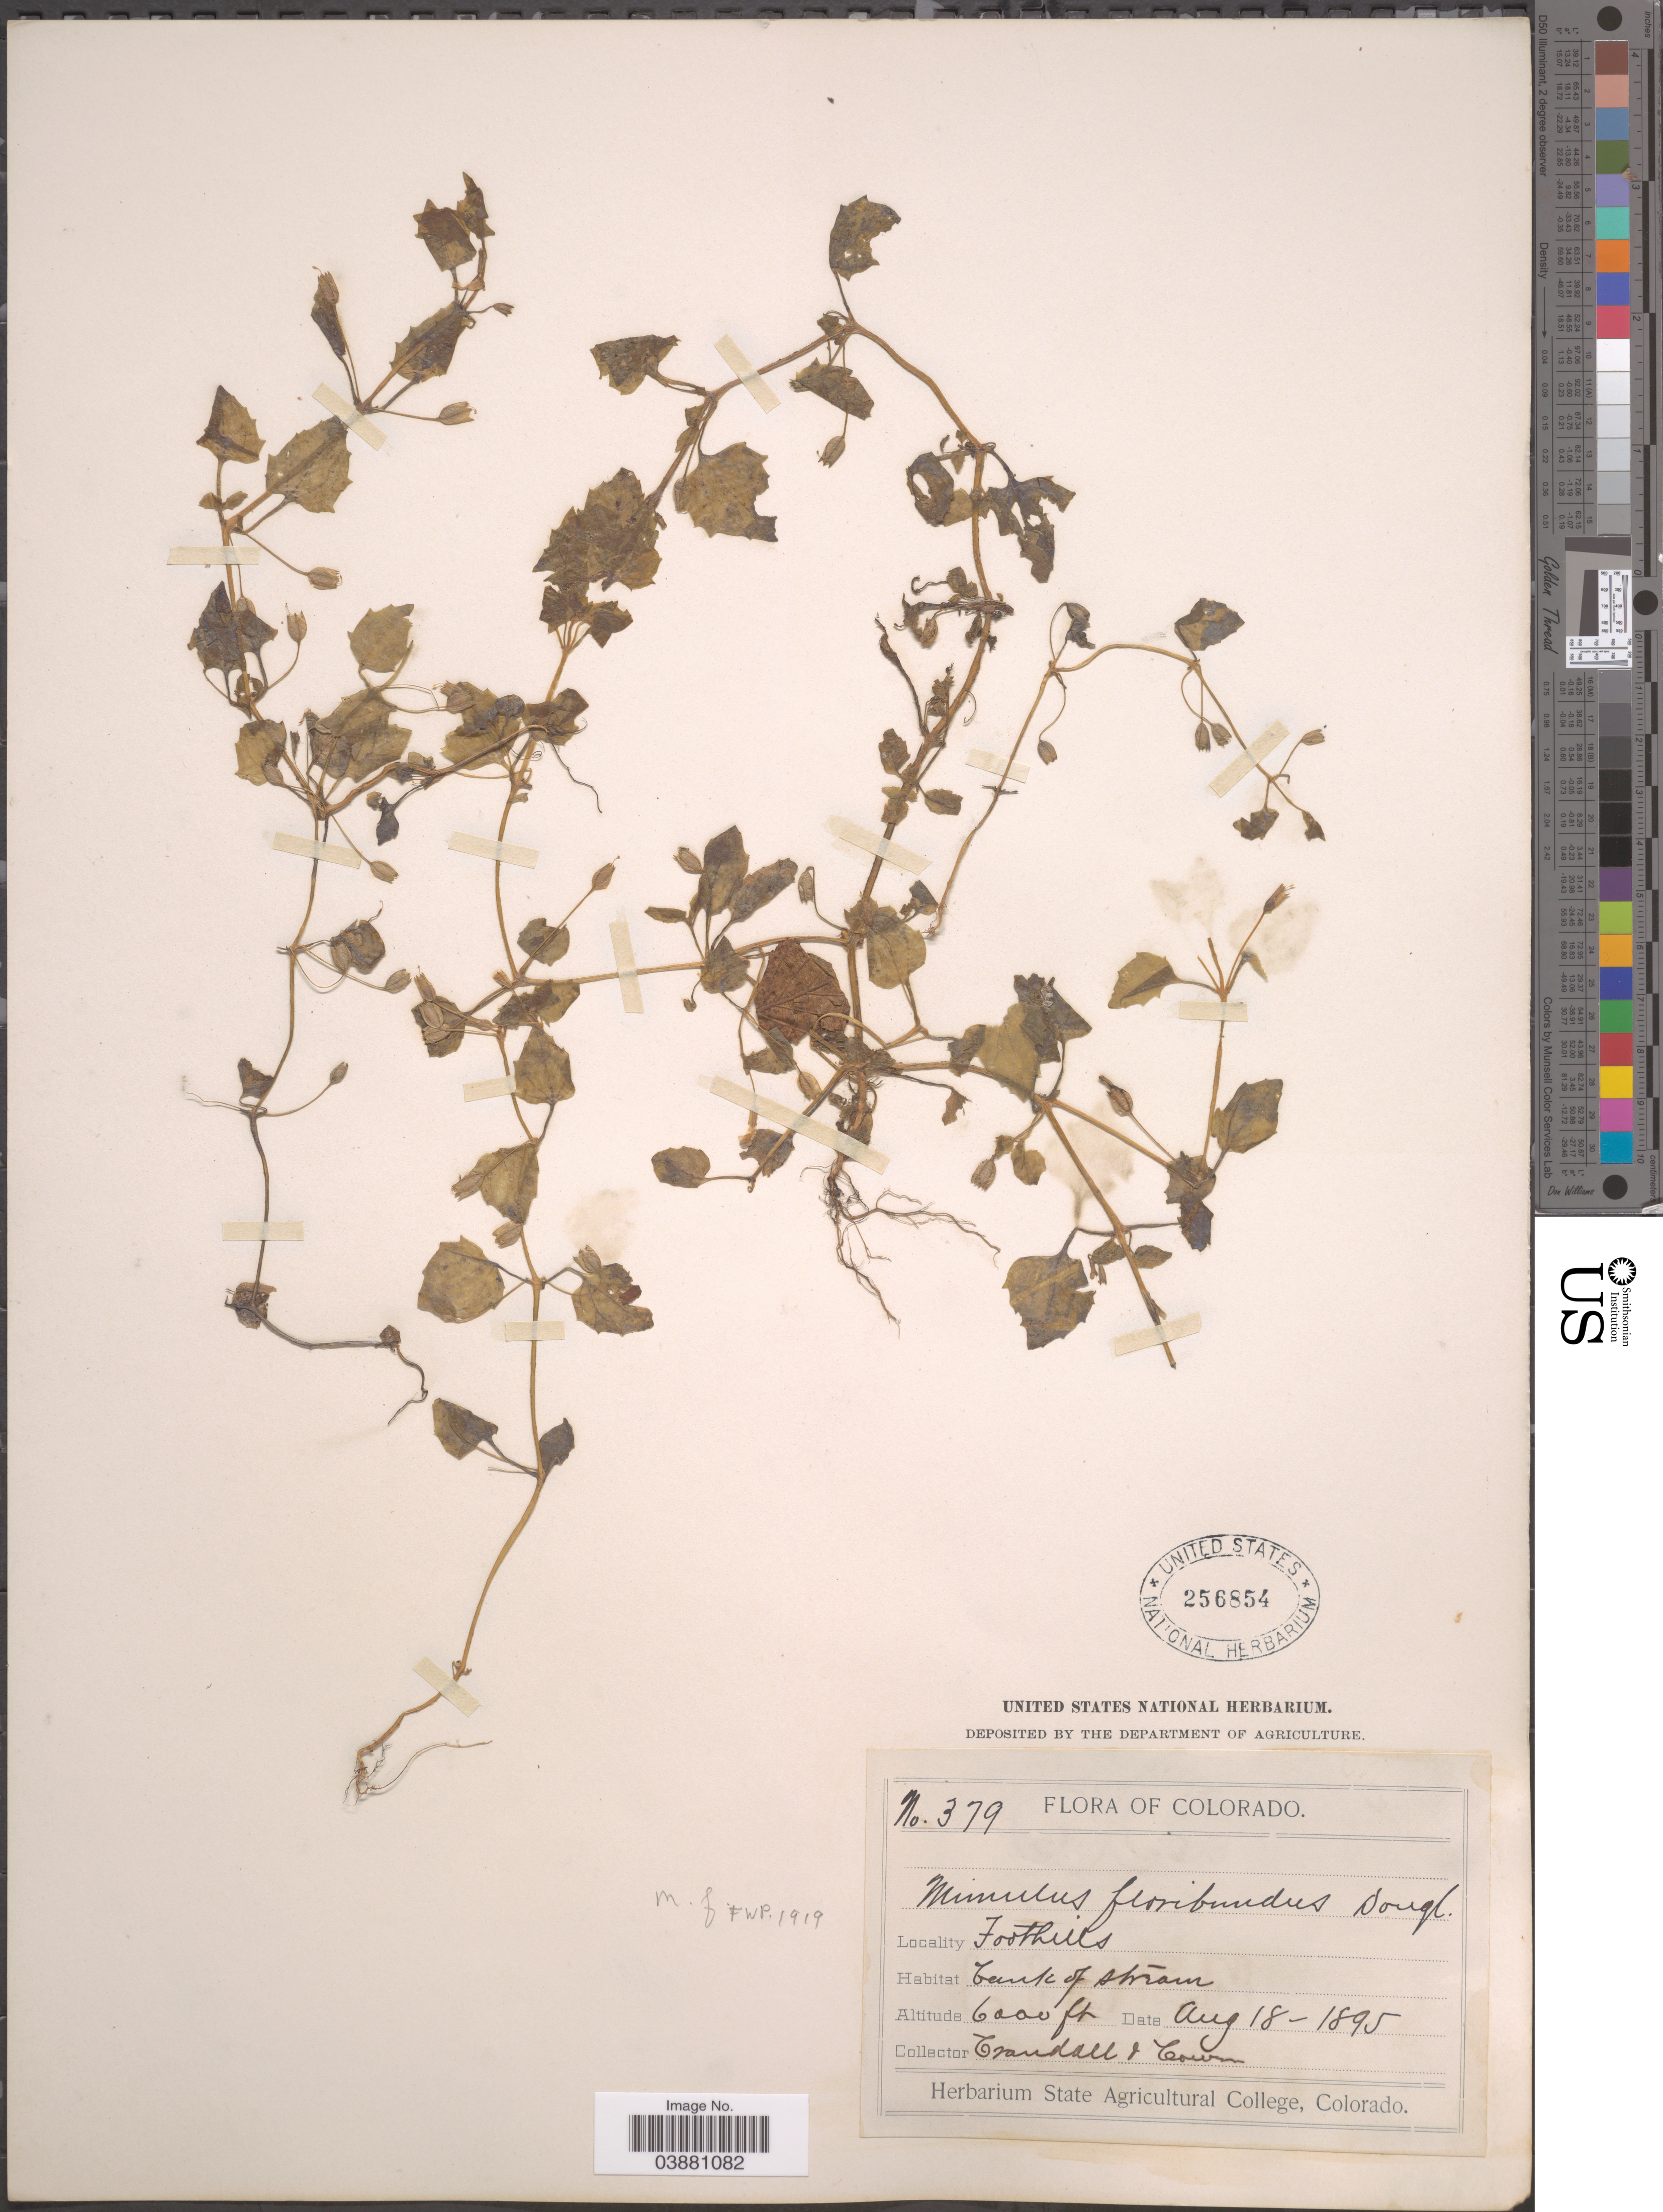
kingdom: Plantae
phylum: Tracheophyta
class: Magnoliopsida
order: Lamiales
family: Phrymaceae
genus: Mimulus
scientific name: Mimulus floribundus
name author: Douglas ex Lindl.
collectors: -. Crandall & -. Cowen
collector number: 379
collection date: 1895-08-18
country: United States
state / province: Colorado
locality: Foothills.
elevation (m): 1829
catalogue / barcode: US 256854